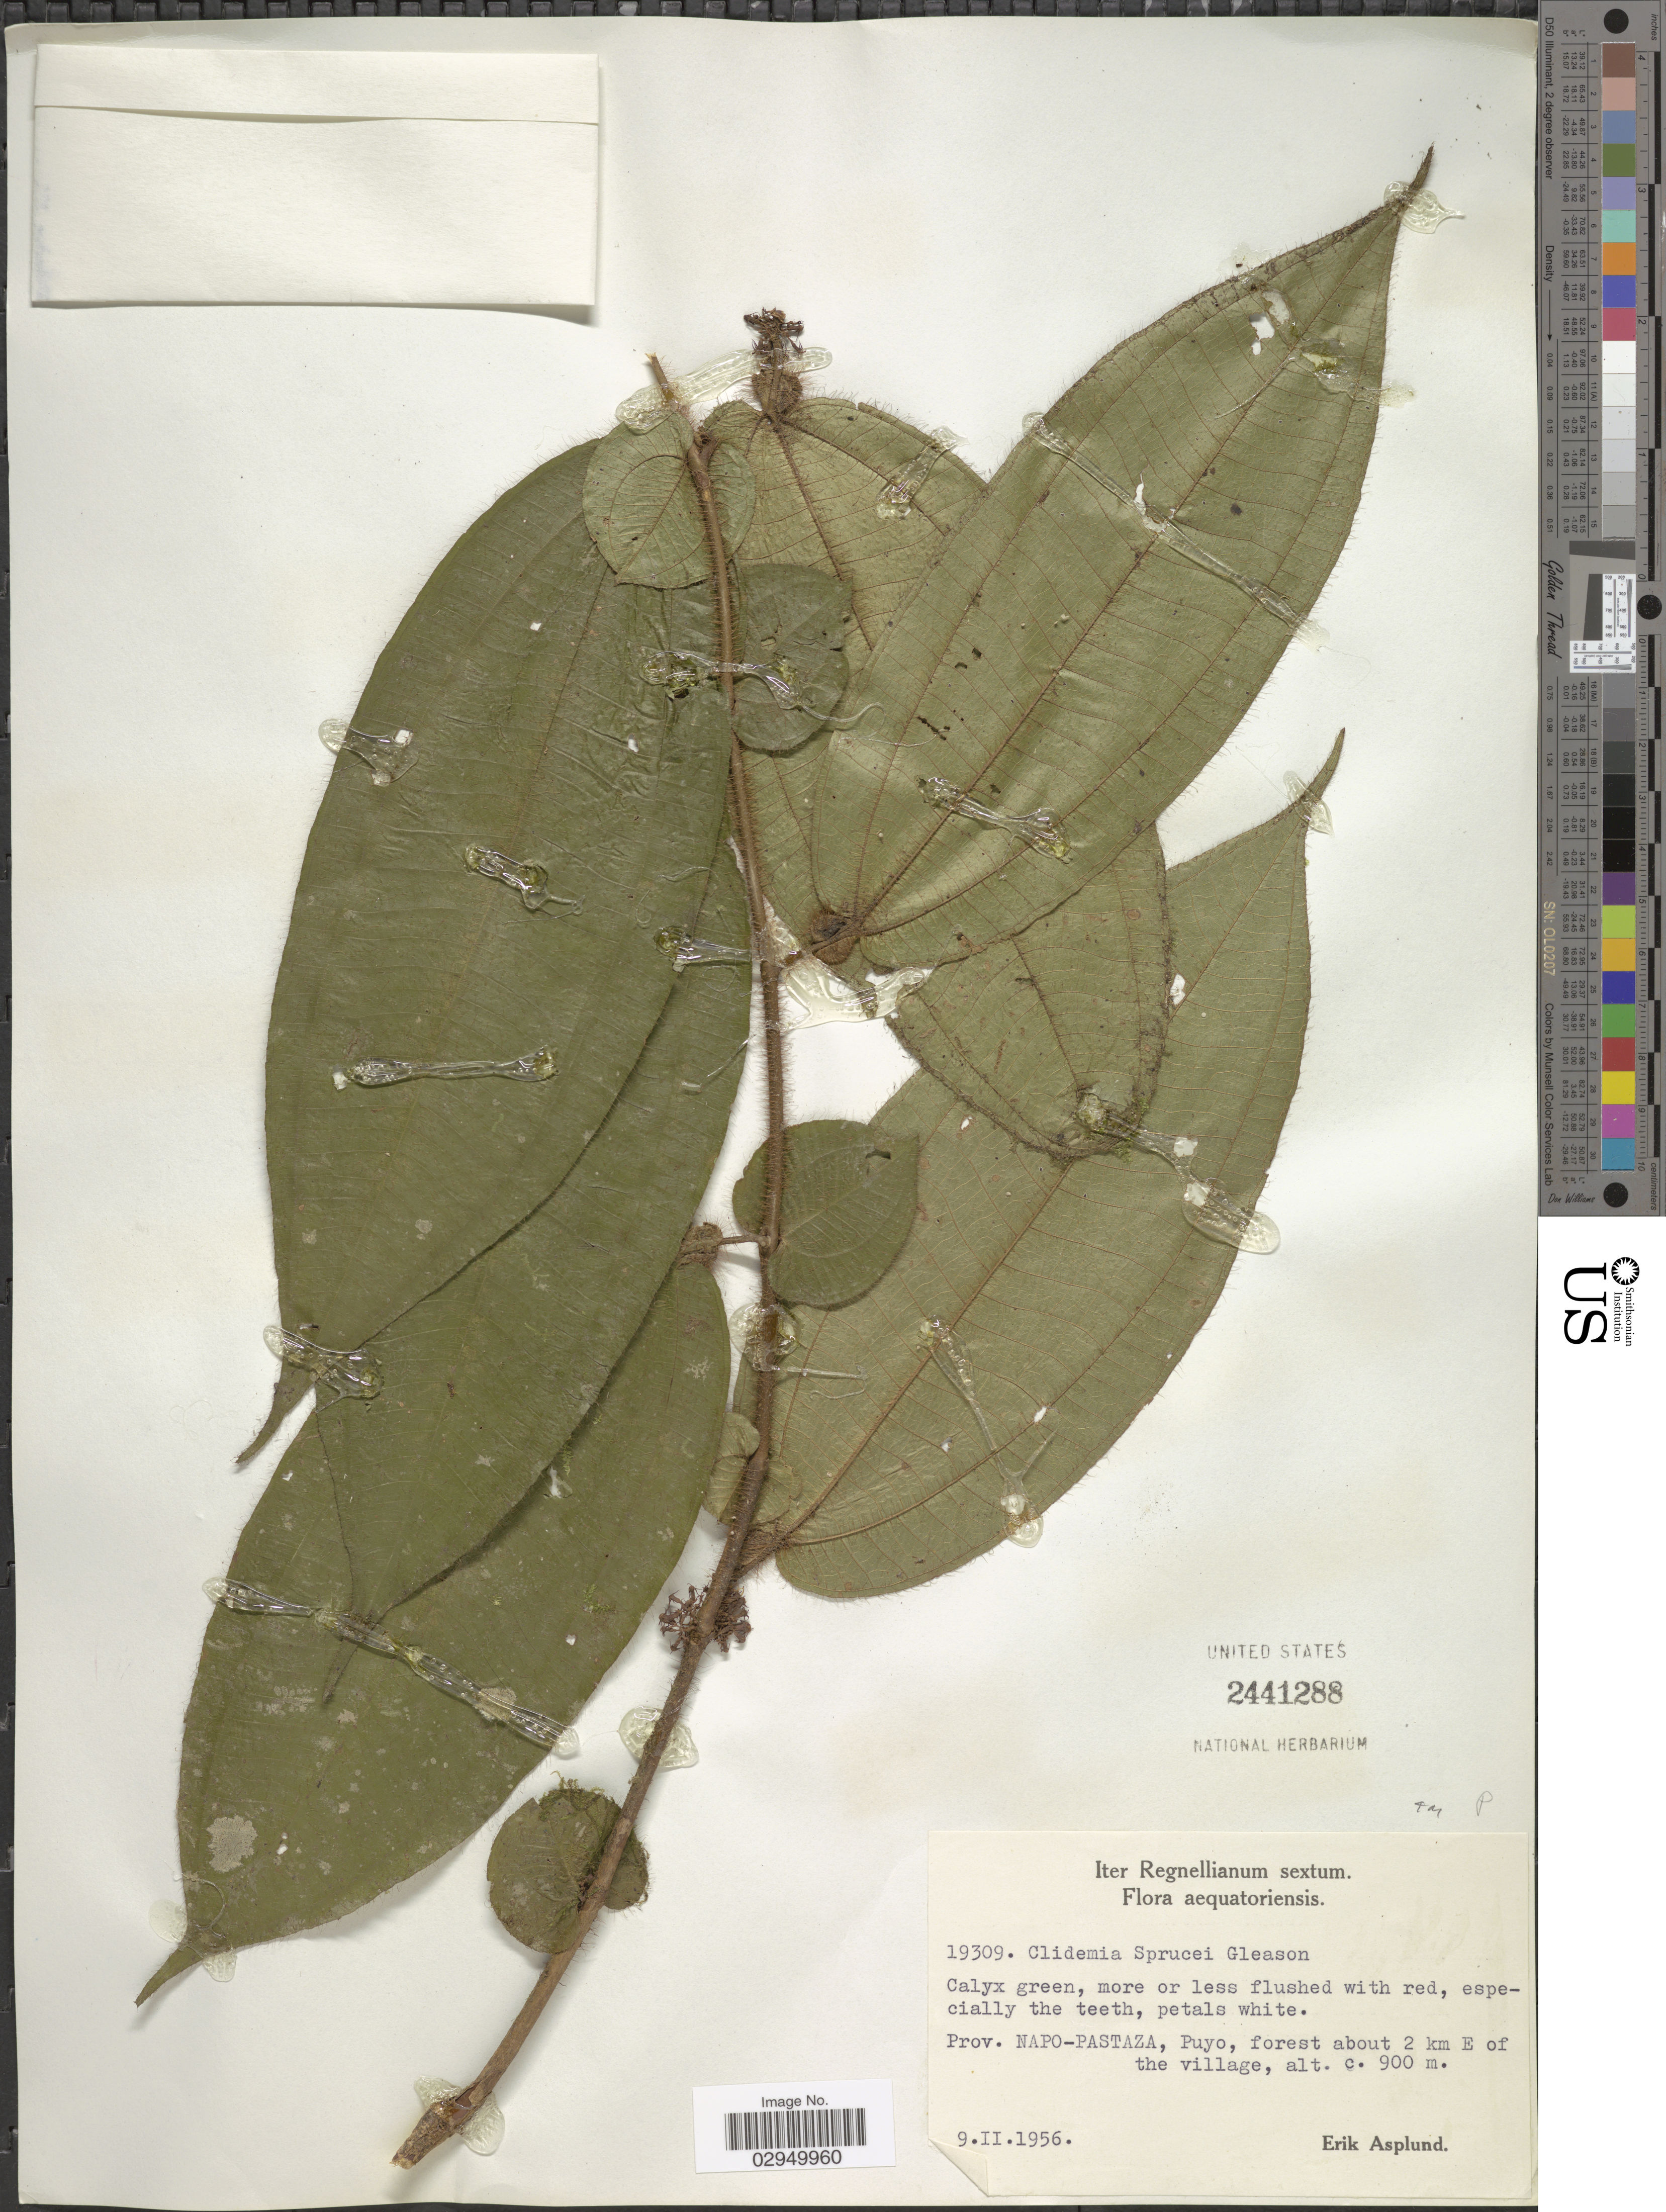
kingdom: Plantae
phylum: Tracheophyta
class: Magnoliopsida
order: Myrtales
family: Melastomataceae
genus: Clidemia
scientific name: Clidemia sprucei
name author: Gleason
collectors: E. Asplund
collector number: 19309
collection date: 1956-02-09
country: Ecuador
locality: Prov. Napo-Pastaza, Puyo, forest about 2 km E of the village.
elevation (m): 900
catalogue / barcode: US 2441288